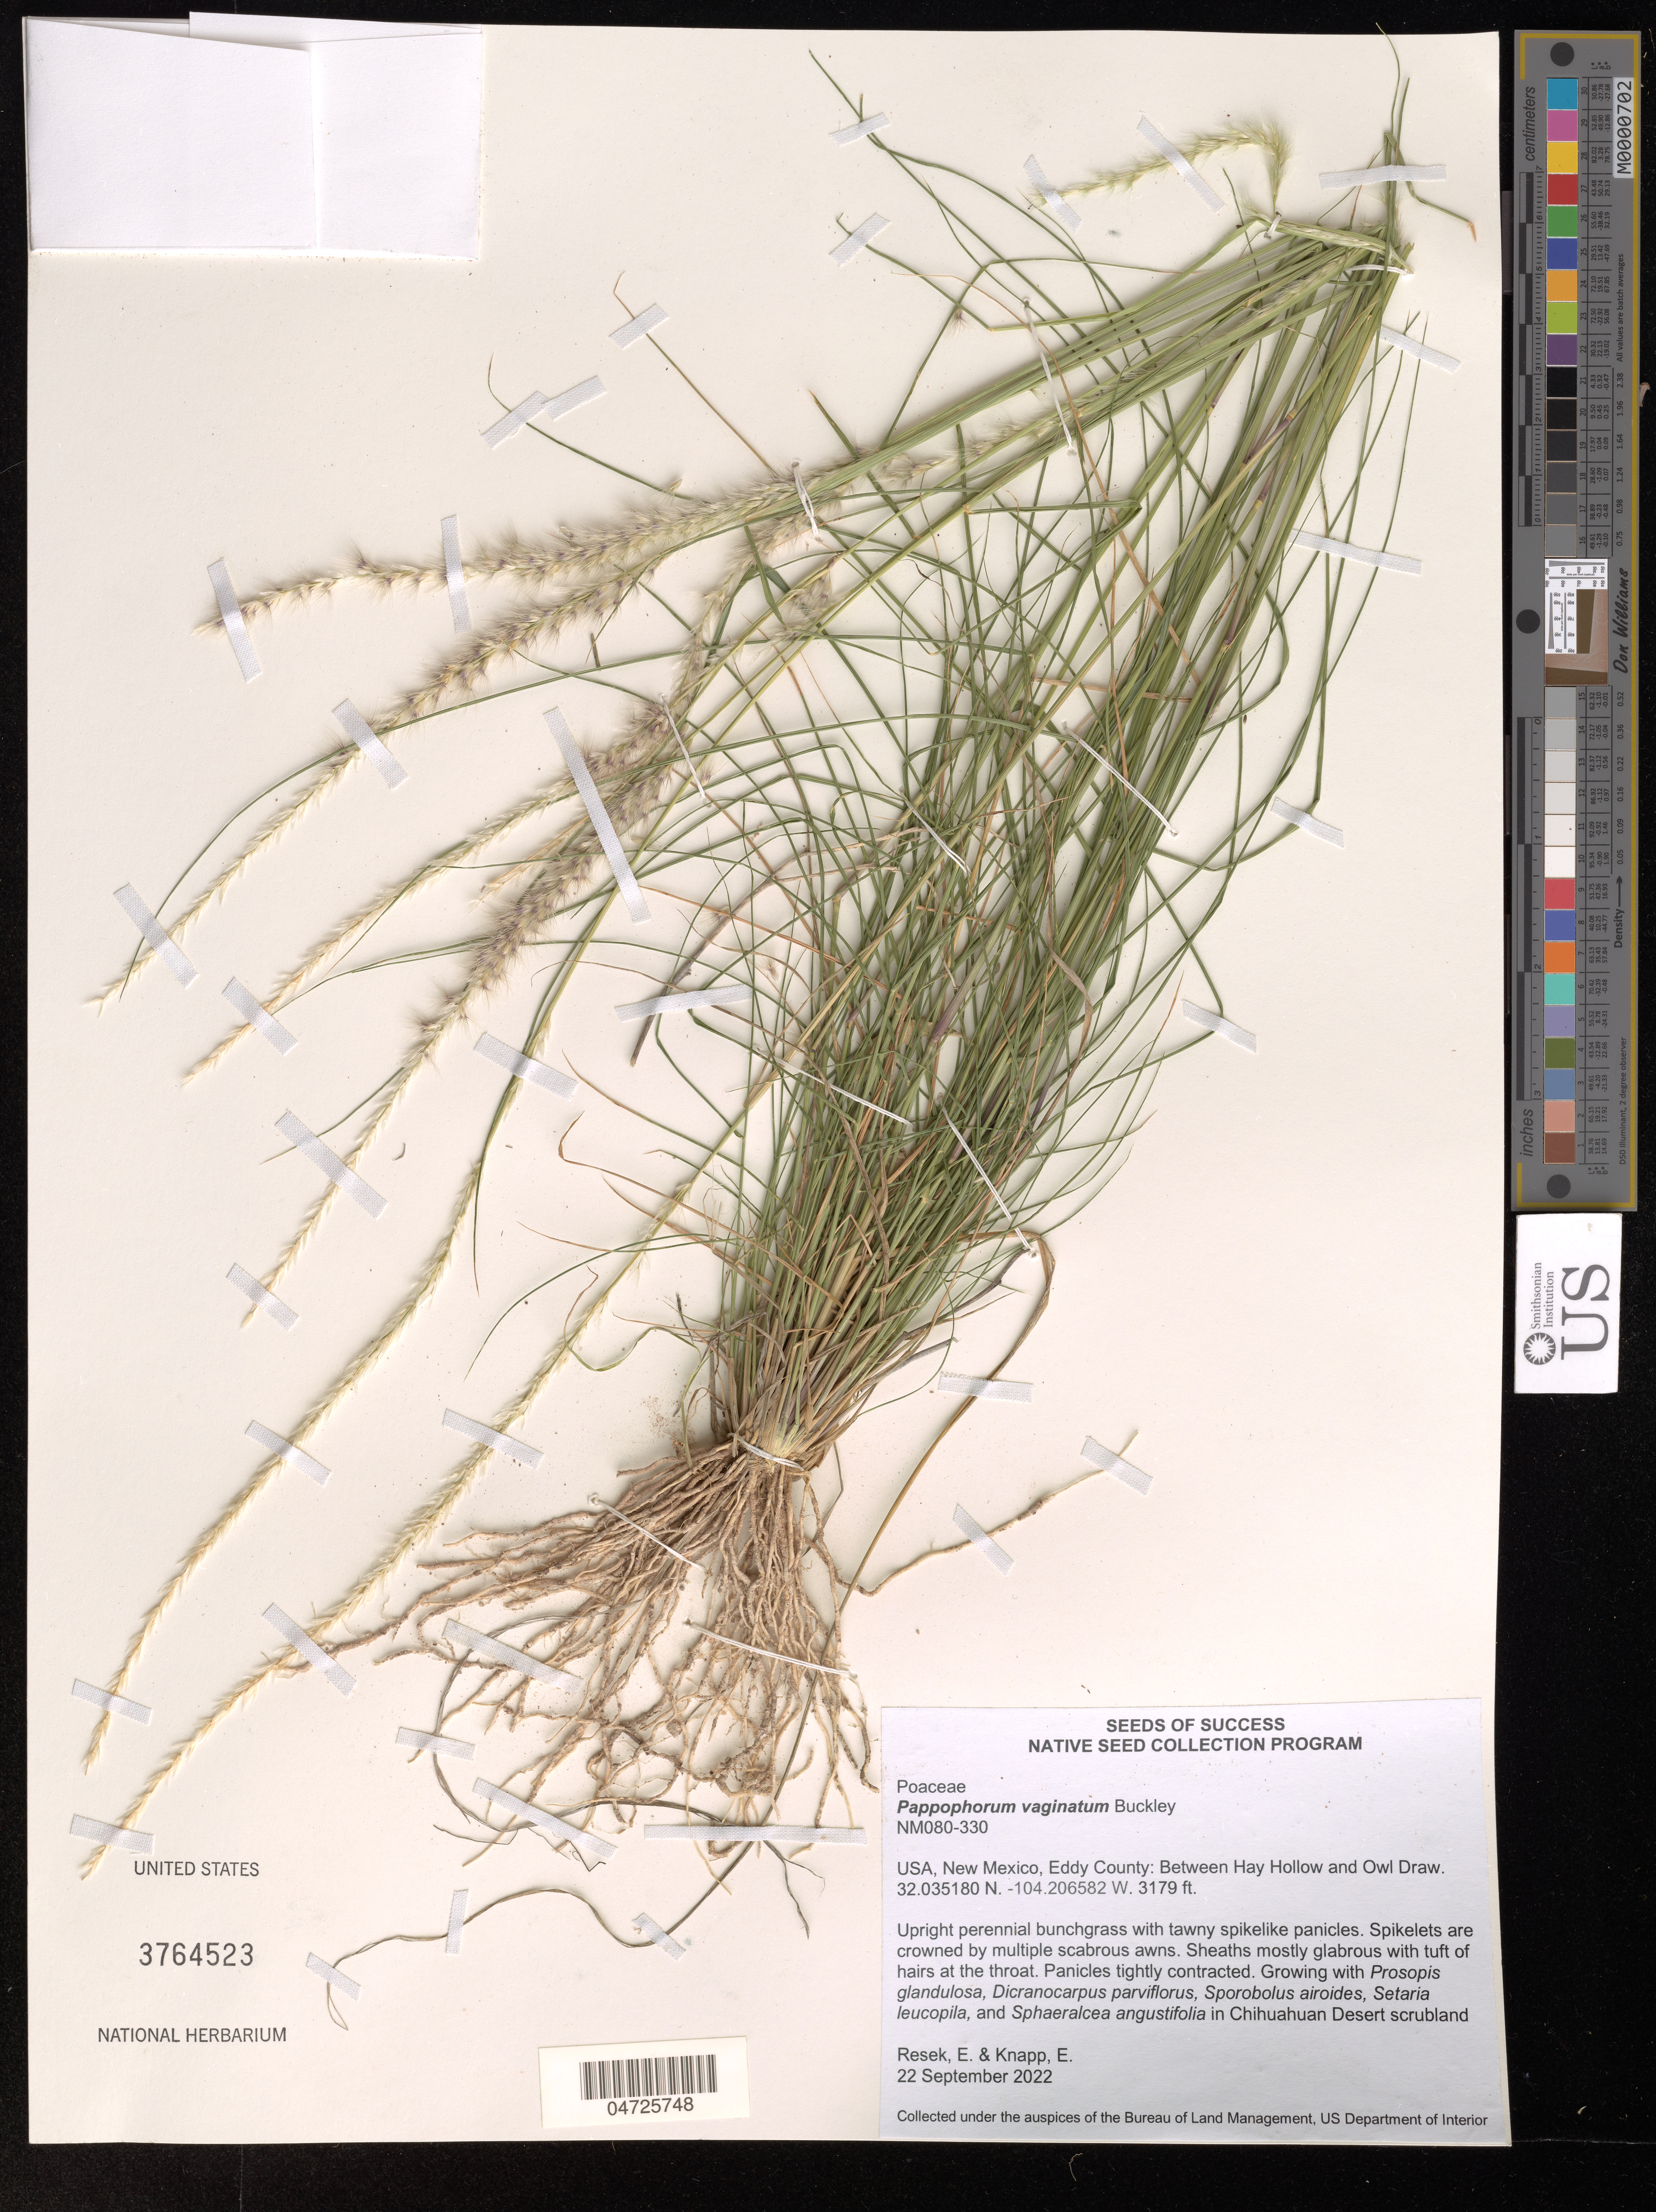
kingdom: Plantae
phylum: Tracheophyta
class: Liliopsida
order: Poales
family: Poaceae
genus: Pappophorum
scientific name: Pappophorum vaginatum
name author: Buckley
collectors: E. Resek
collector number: NM080-330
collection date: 2022-09-22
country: United States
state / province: New Mexico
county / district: Eddy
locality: Eddy County: Between Hay Hollow and Owl Draw.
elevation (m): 969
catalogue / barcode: US 3764523